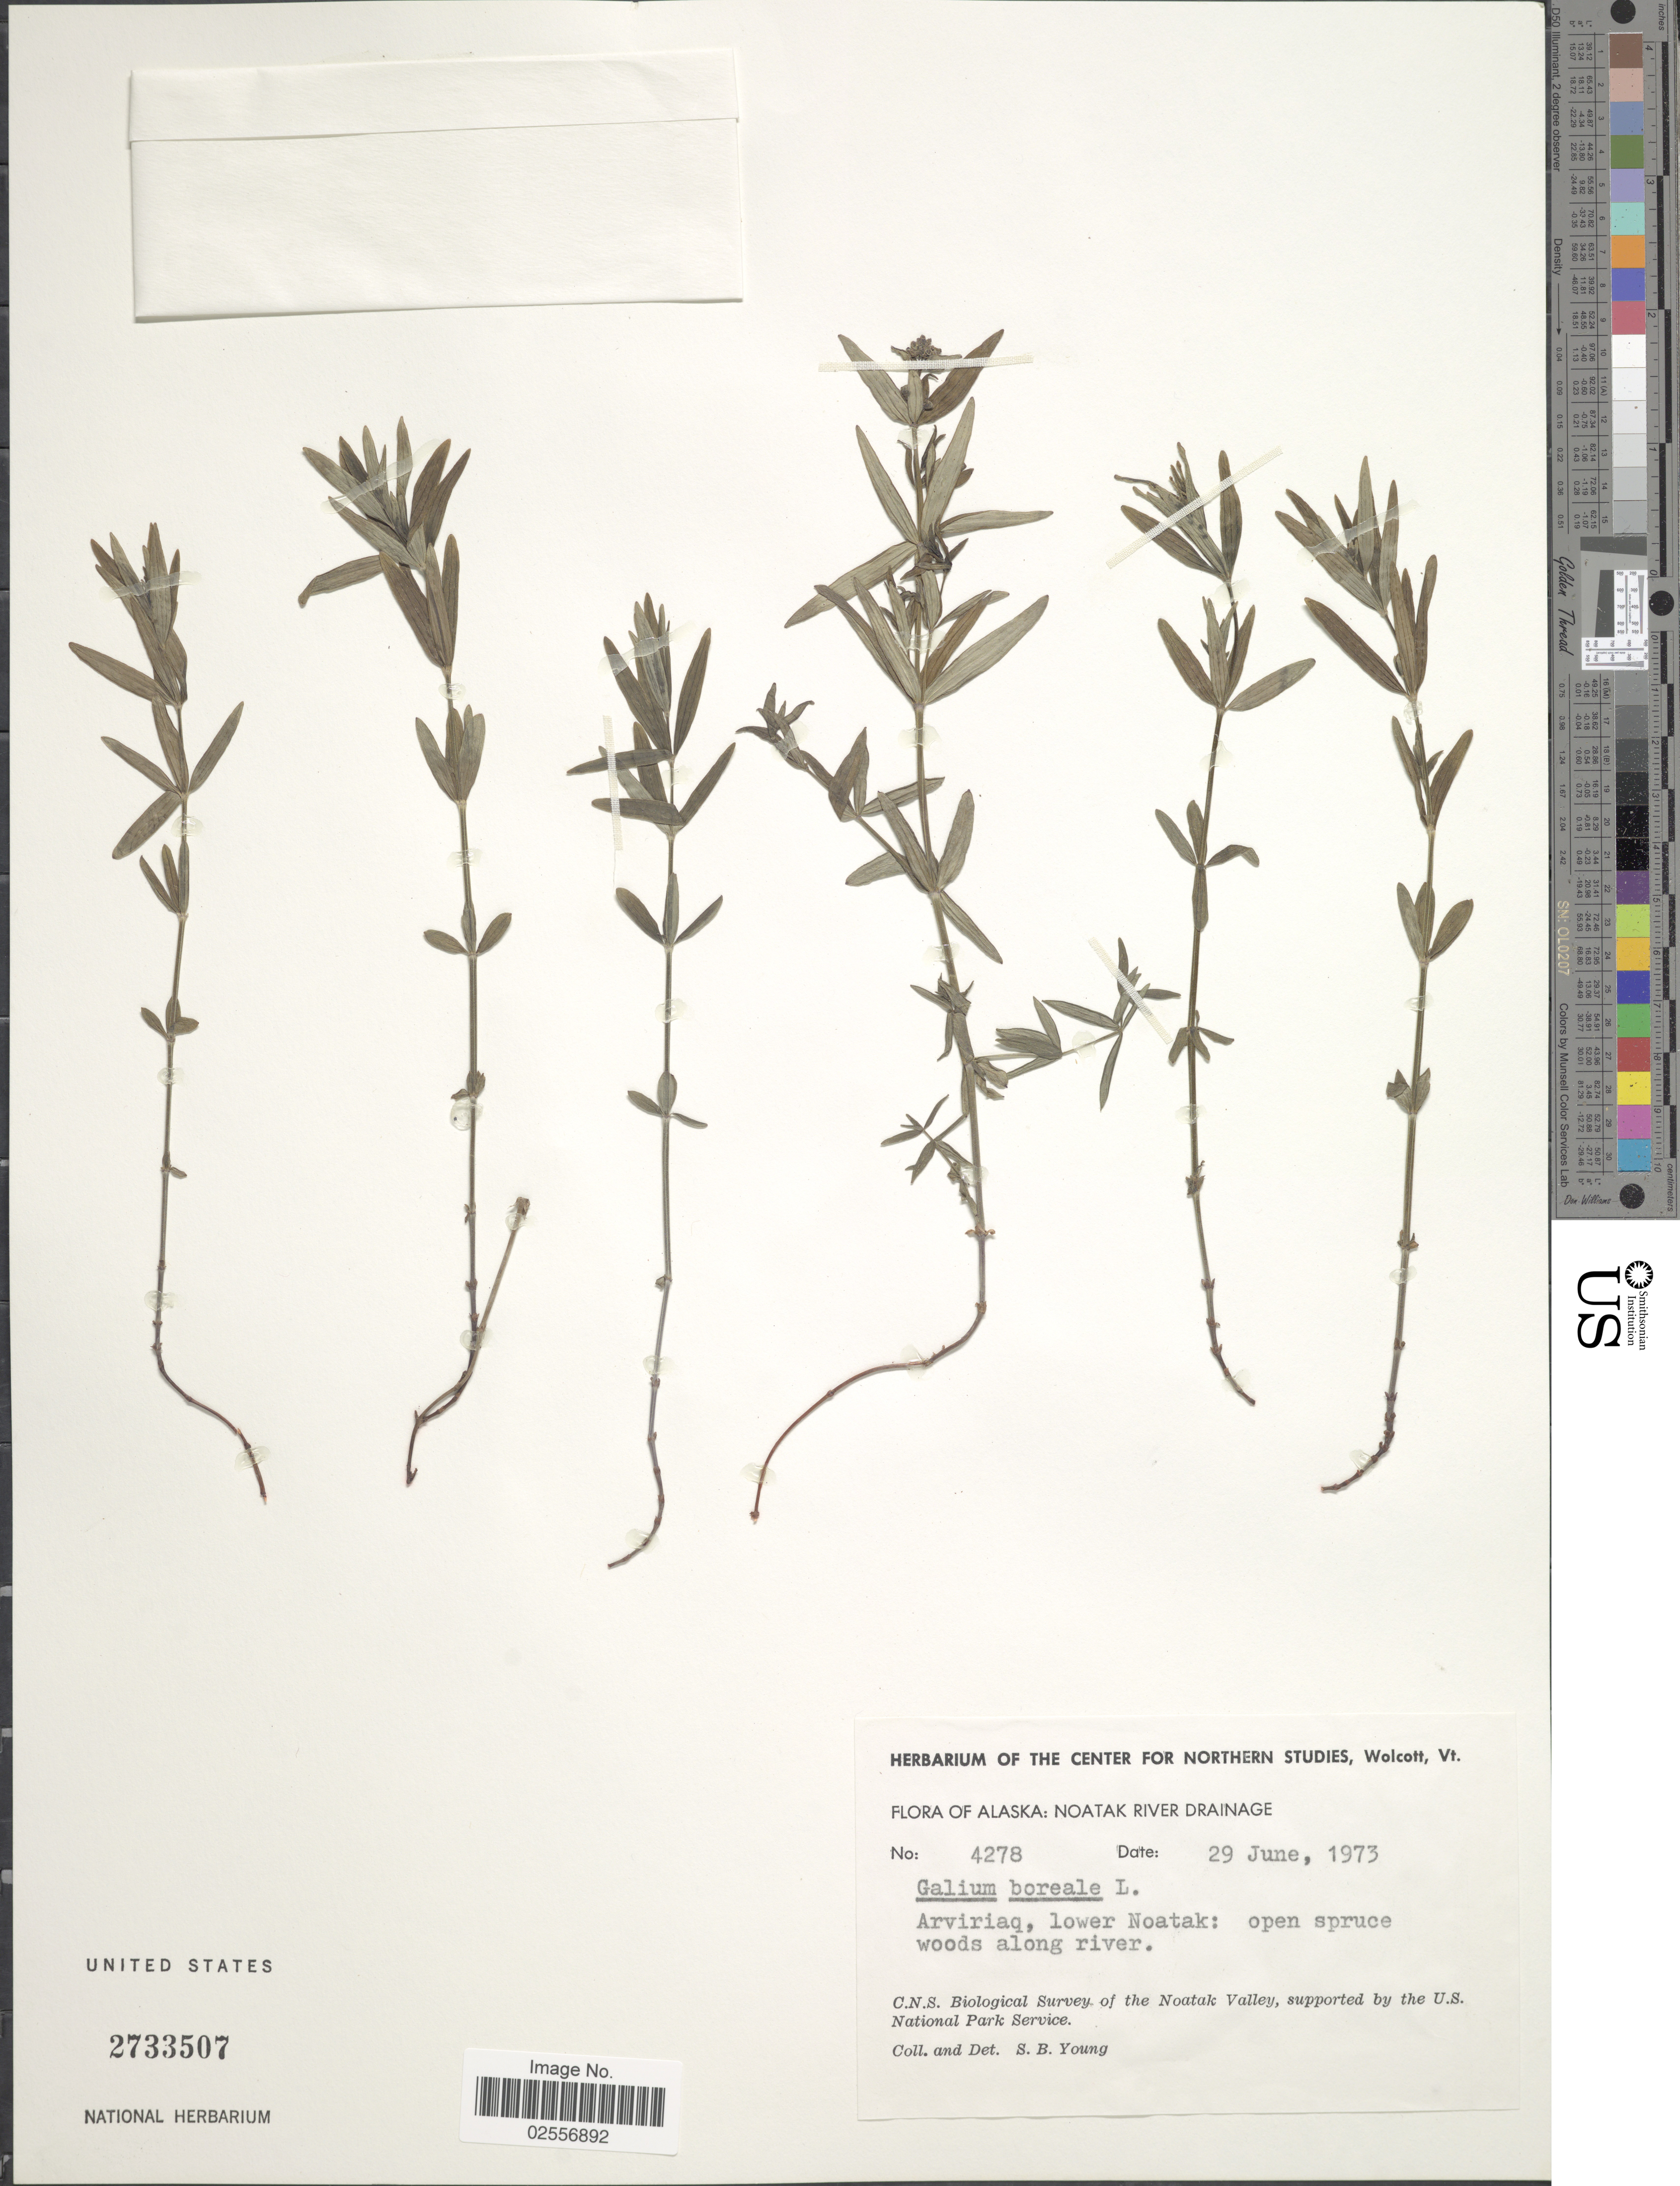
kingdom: Plantae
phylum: Tracheophyta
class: Magnoliopsida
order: Gentianales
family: Rubiaceae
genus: Galium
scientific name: Galium boreale L.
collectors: S. Young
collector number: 4278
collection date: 1973-06-29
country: United States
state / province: Alaska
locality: Noatak River Drainage, Arviriaq, lower Noatak.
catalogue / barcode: US 2733507